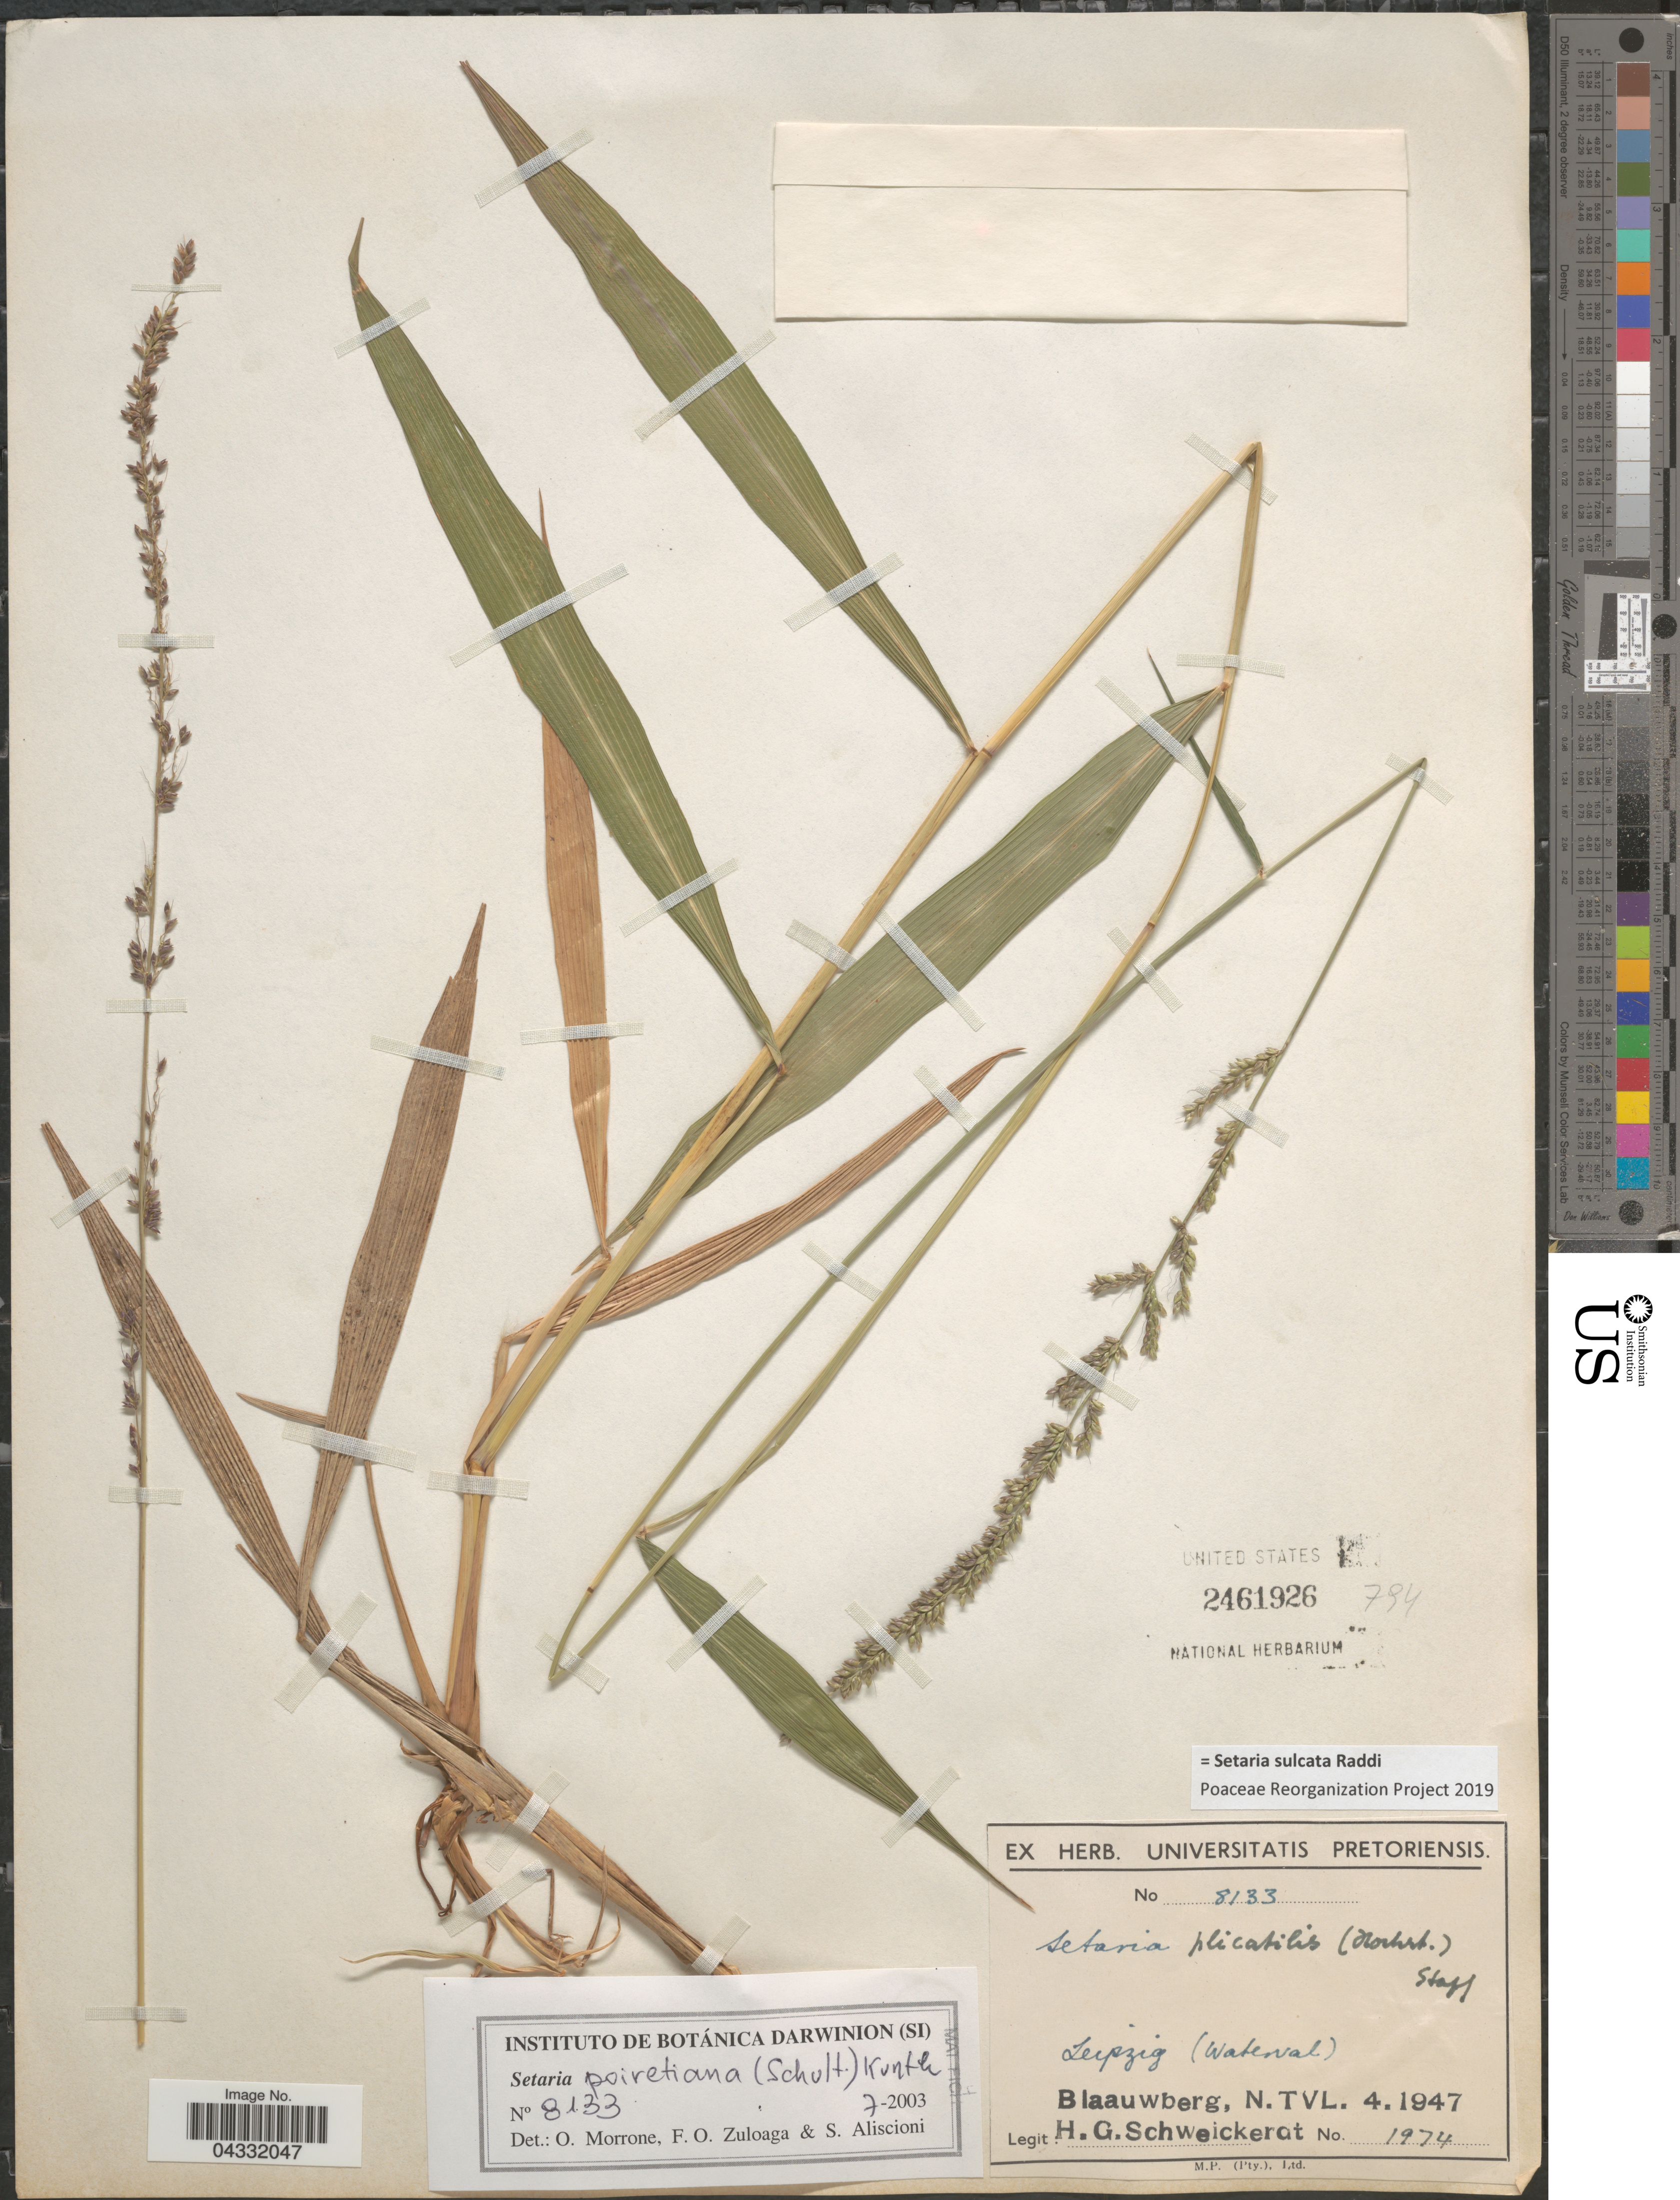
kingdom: Plantae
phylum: Tracheophyta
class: Liliopsida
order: Poales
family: Poaceae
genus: Setaria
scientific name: Setaria sulcata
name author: Raddi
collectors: H. Schweickerdt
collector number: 1974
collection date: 1947-04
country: South Africa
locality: Leipzig (Waterval). Blaauwberg, N. Tvl.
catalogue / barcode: US 2461926